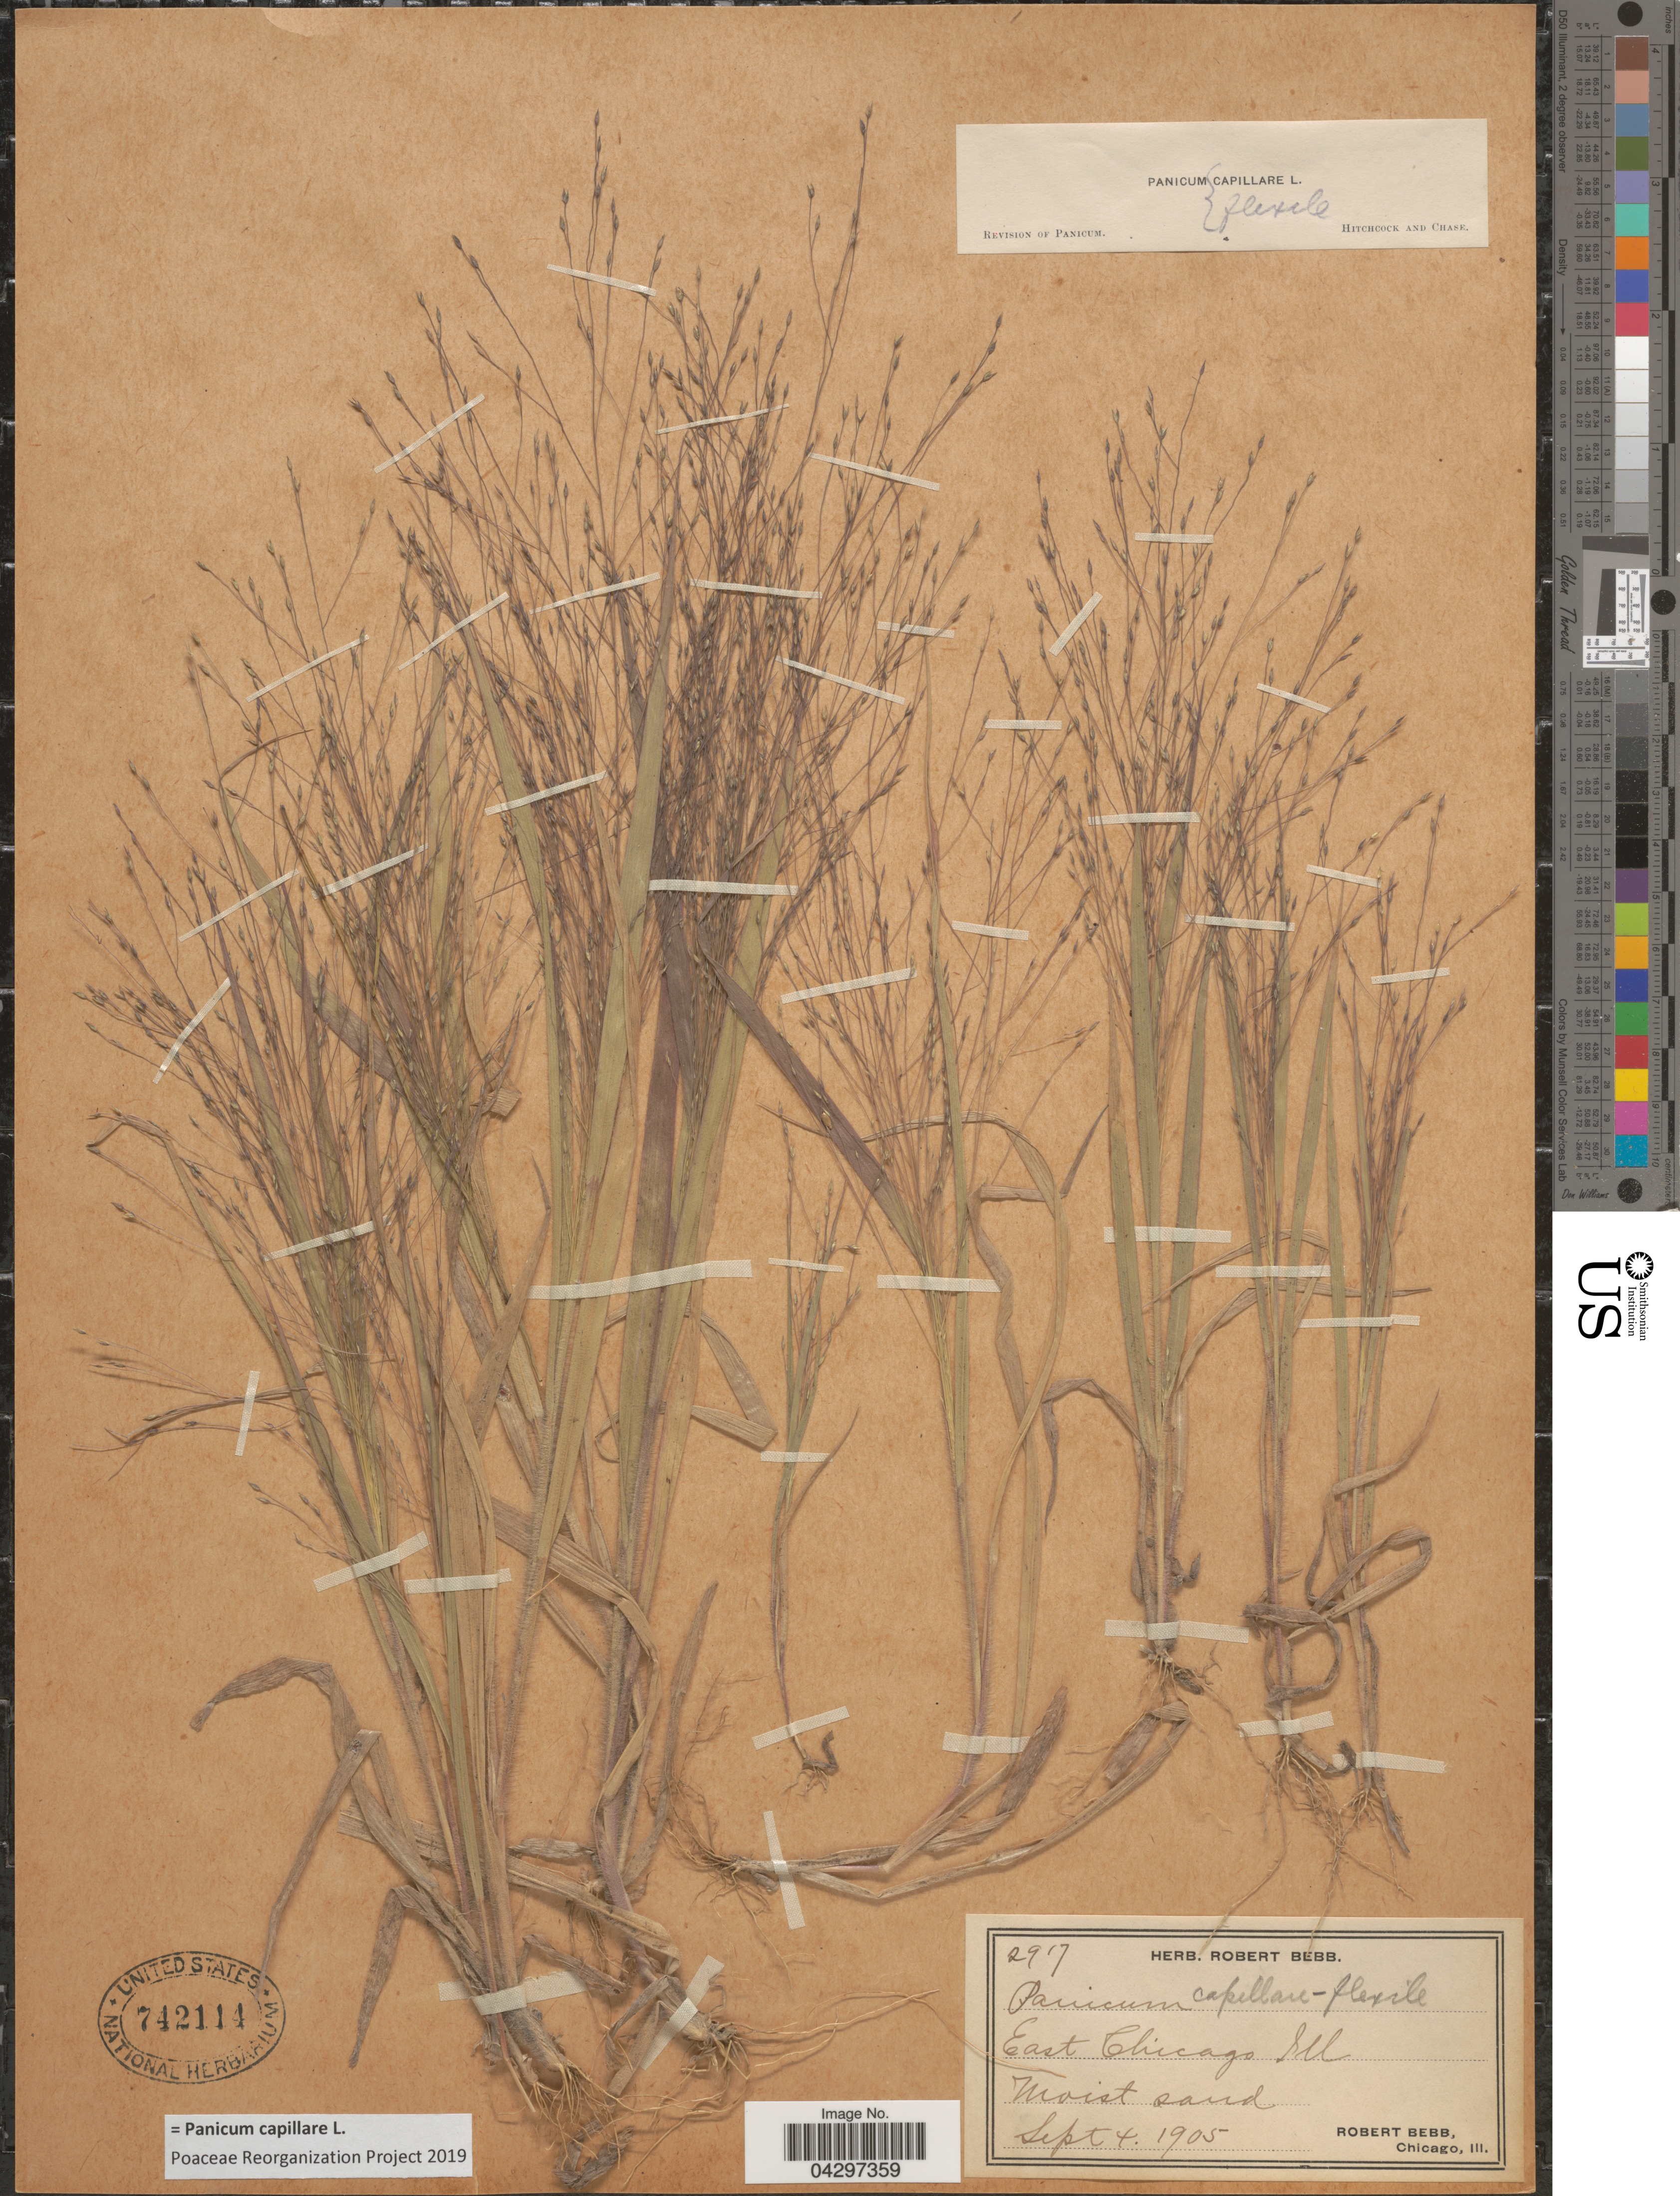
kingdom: Plantae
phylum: Tracheophyta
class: Liliopsida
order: Poales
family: Poaceae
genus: Panicum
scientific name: Panicum capillare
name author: L.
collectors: R. Bebb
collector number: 2917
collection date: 1905-09-04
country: United States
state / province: Illinois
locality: East Chicago.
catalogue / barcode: US 742114